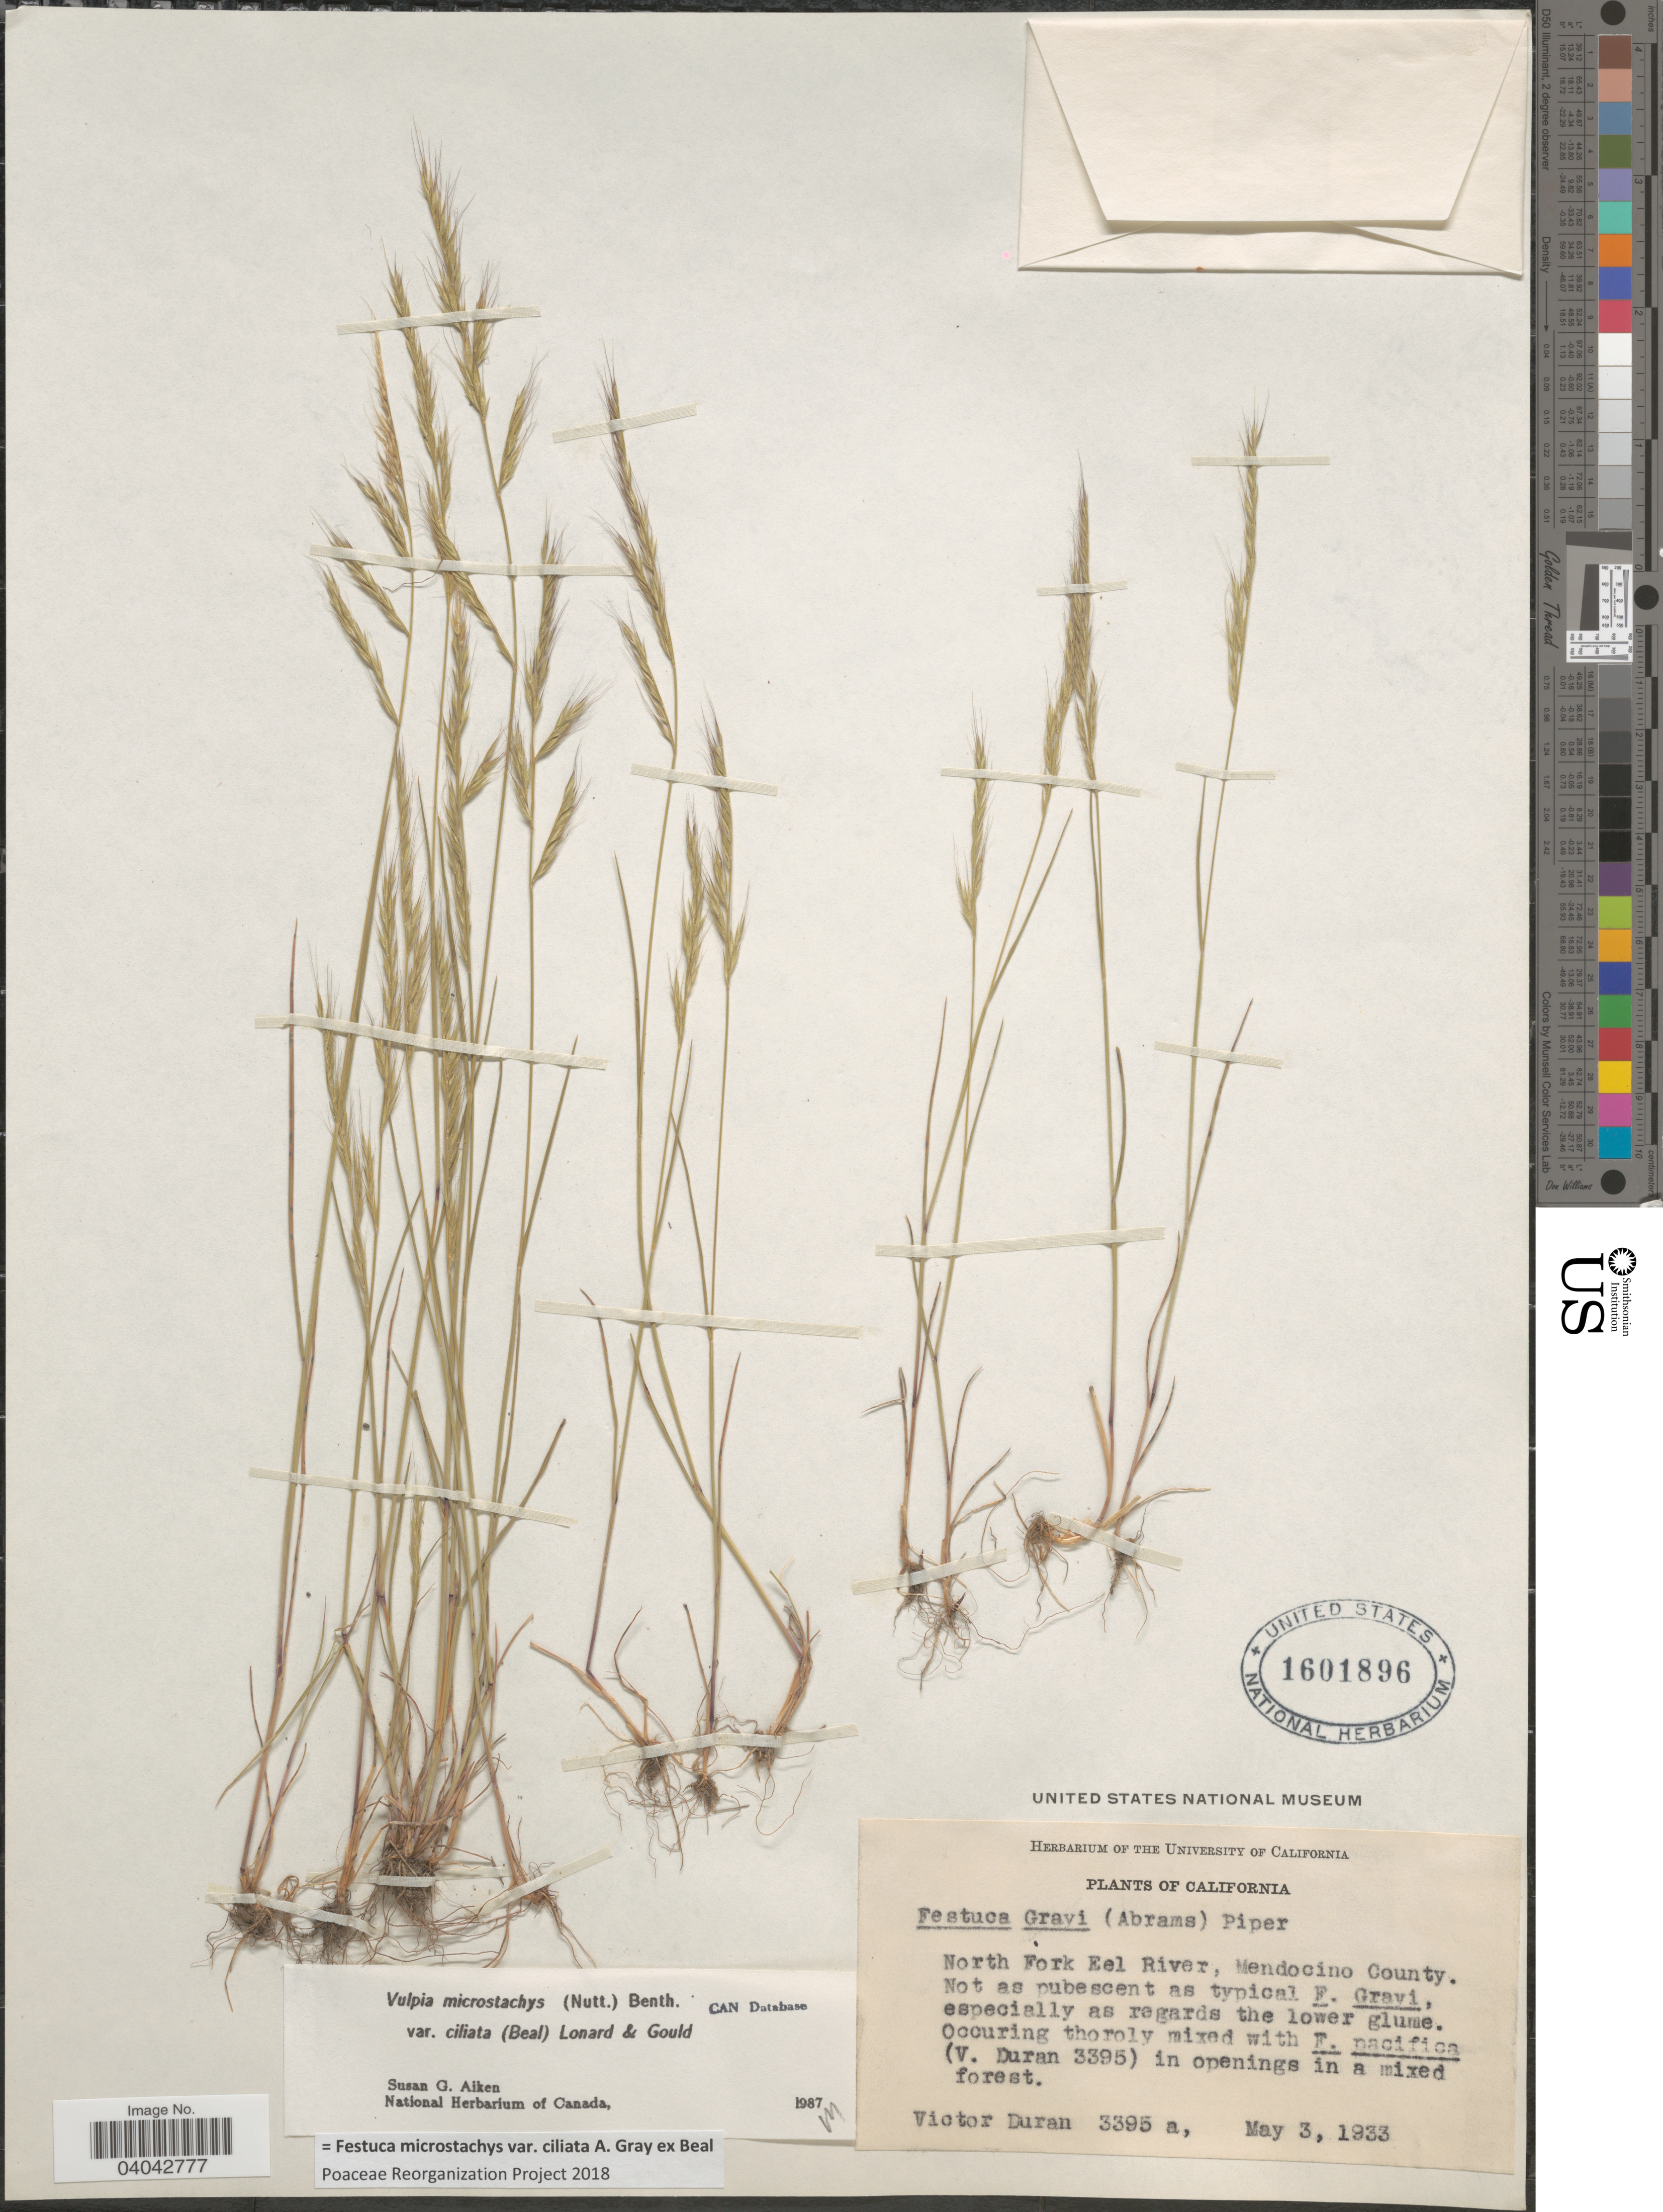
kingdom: Plantae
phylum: Tracheophyta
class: Liliopsida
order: Poales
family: Poaceae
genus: Festuca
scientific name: Festuca microstachys var. ciliata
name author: A. Gray ex W.J. Beal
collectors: V. Duran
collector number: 3395a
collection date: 1933-05-03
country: United States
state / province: California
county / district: Mendocino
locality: North Fork Eel River, Mendocino County.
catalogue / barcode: US 1601896